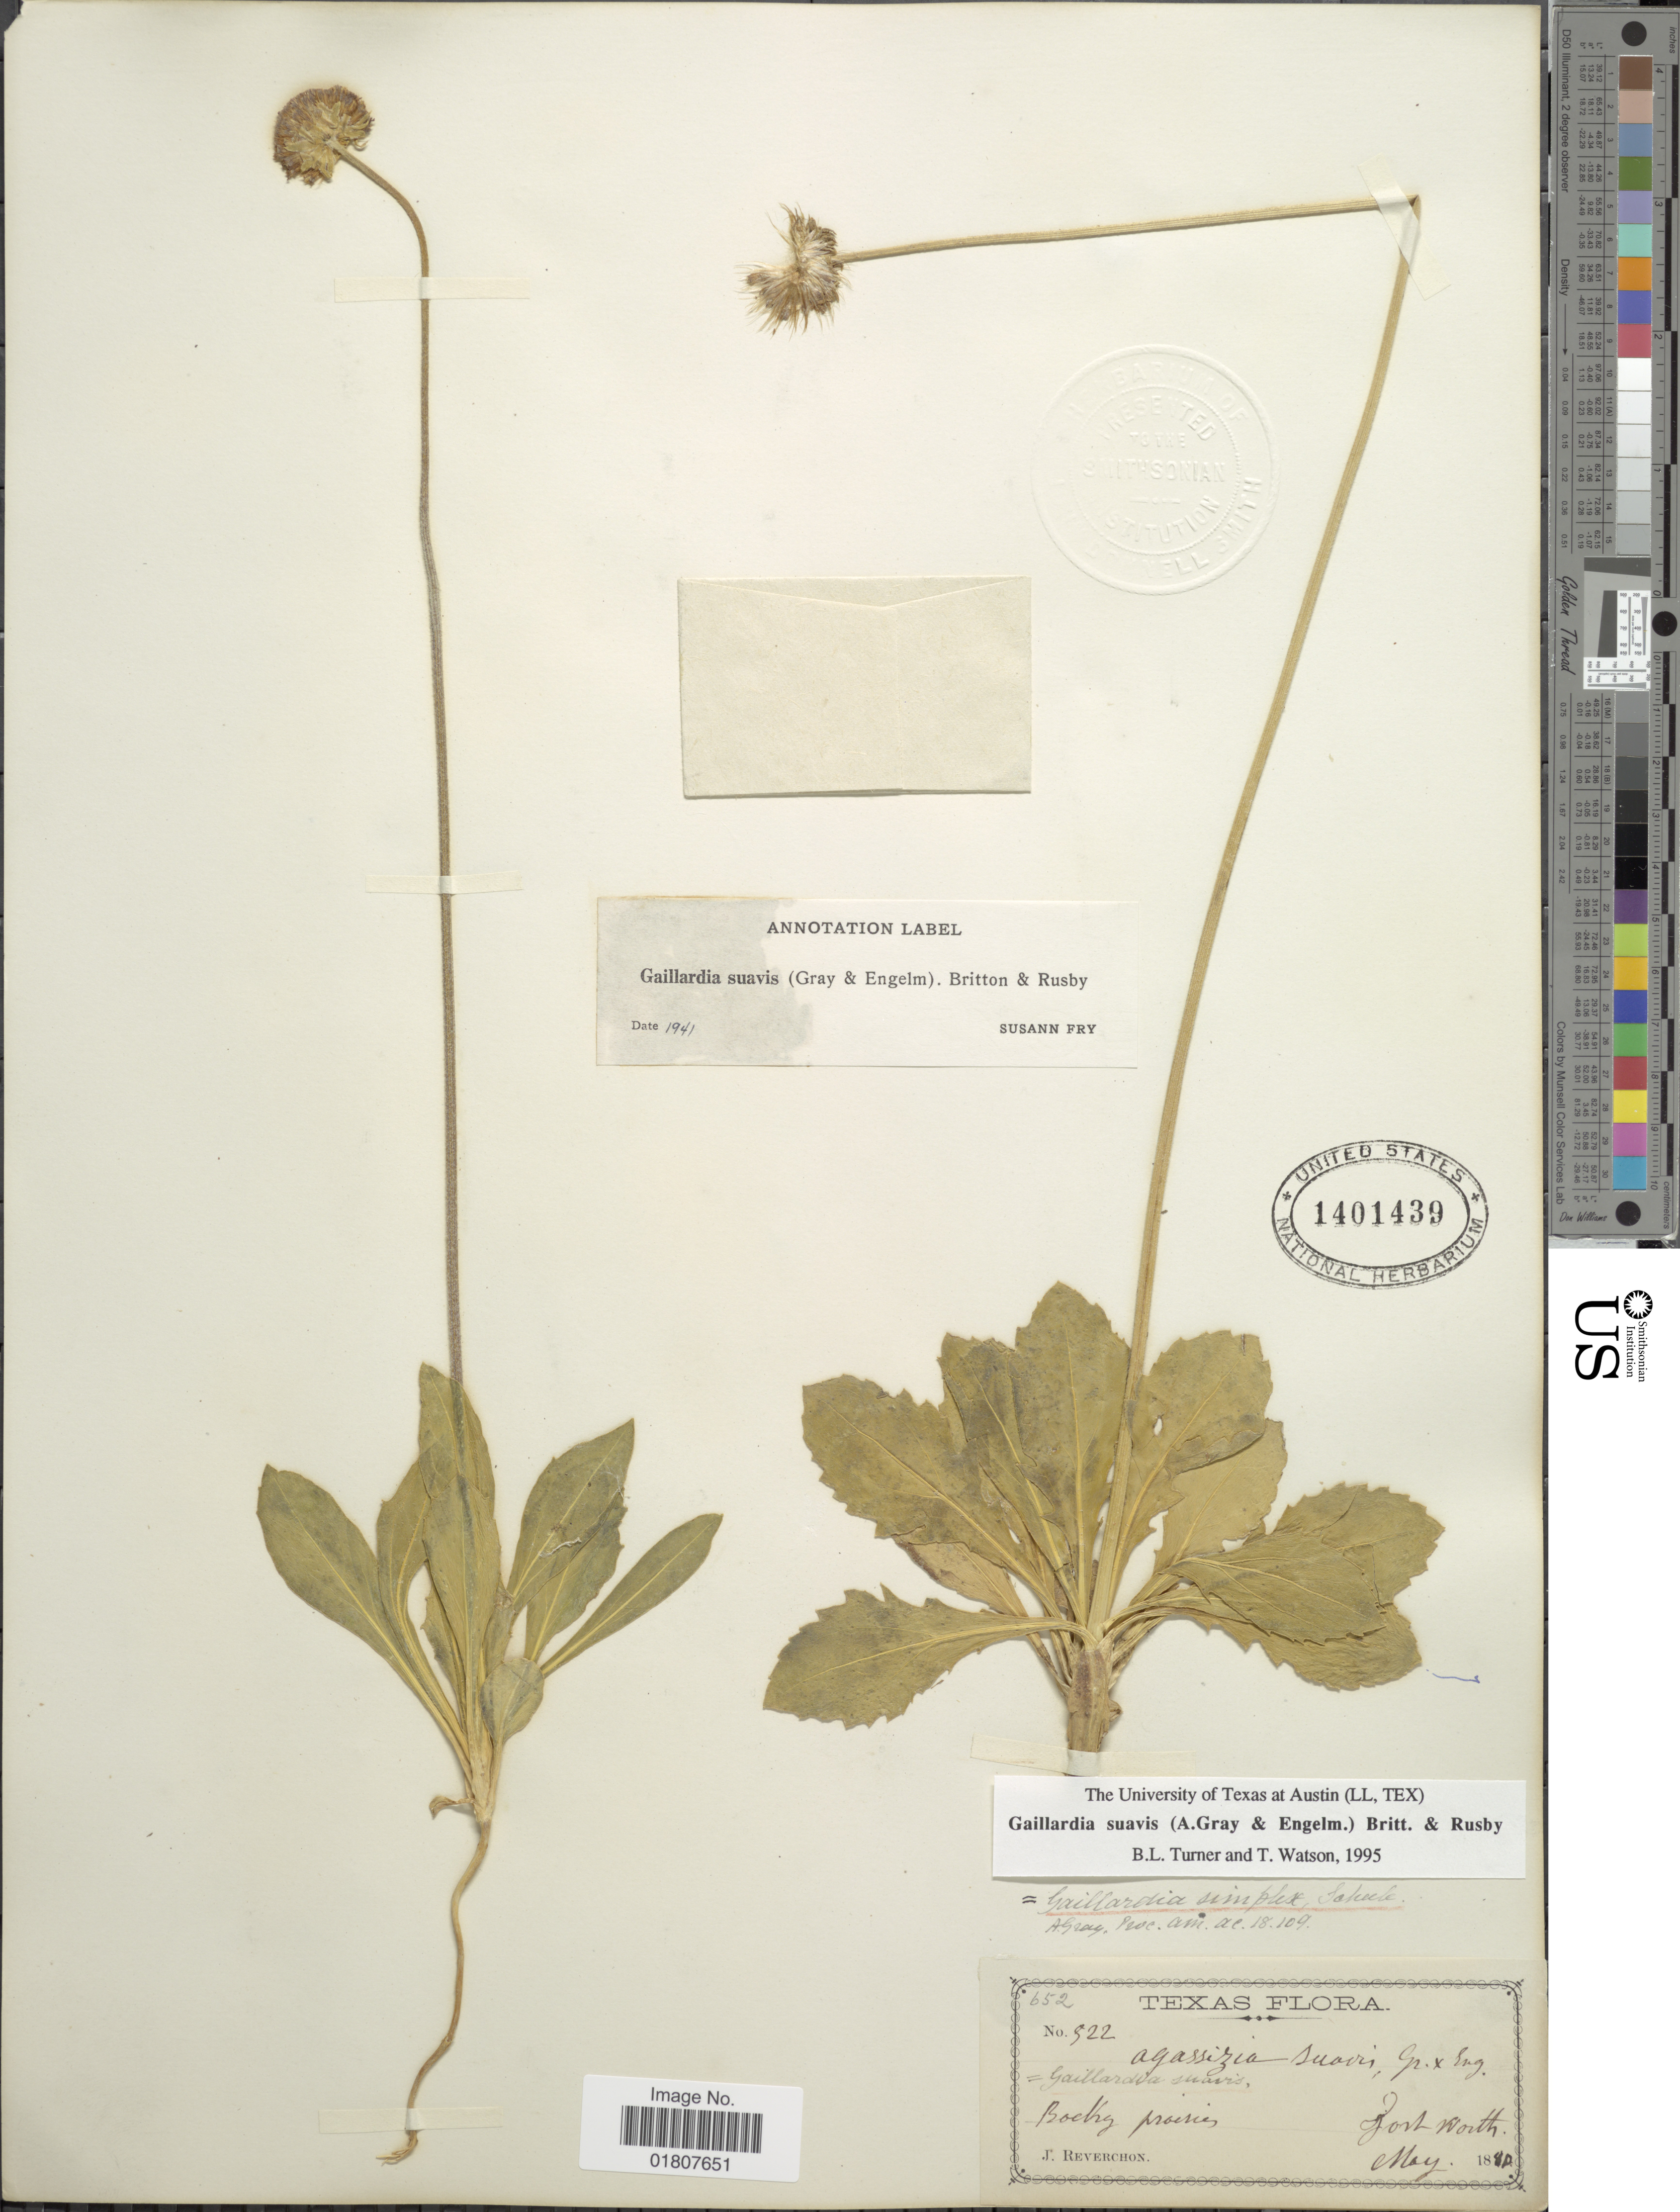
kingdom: Plantae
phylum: Tracheophyta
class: Magnoliopsida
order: Asterales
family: Asteraceae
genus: Gaillardia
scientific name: Gaillardia suavis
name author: (A. Gray & Engelm.) Britton & Rusby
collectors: J. Reverchon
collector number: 522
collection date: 1880-05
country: United States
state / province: Texas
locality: Rocky prairies, Fjort Worth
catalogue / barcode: US 1401439